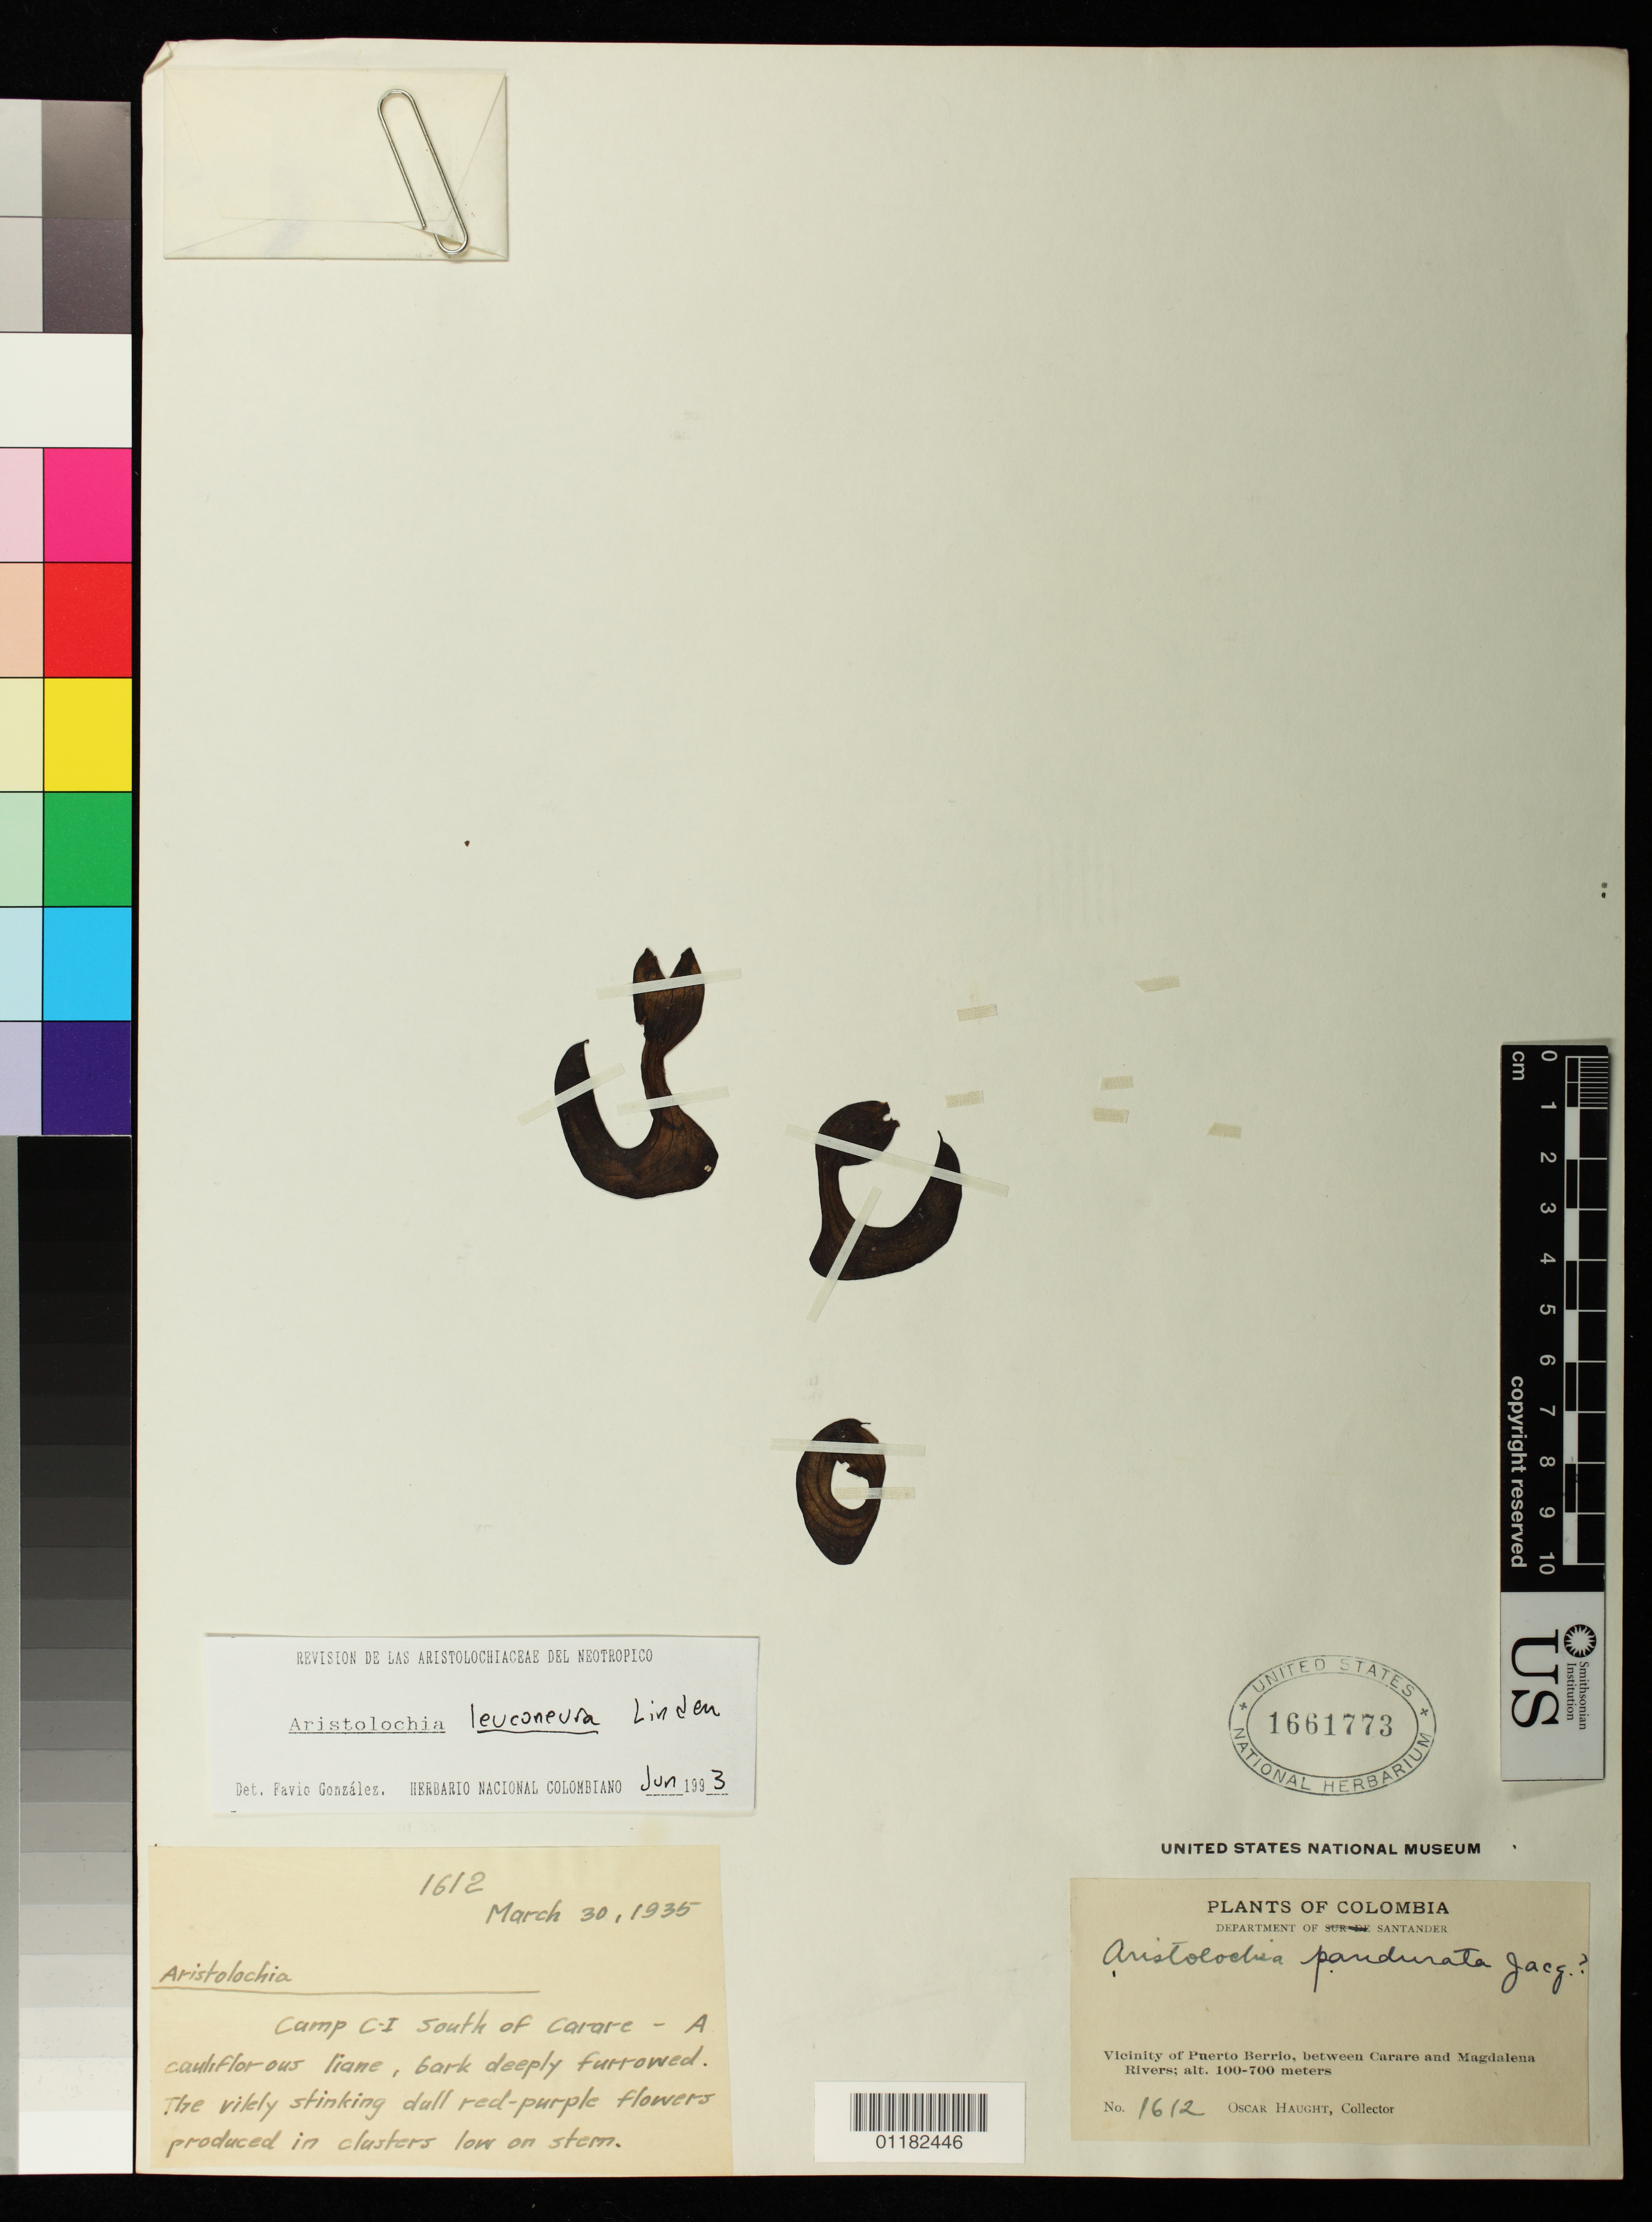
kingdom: Plantae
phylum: Tracheophyta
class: Magnoliopsida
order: Piperales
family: Aristolochiaceae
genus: Aristolochia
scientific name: Aristolochia pandurata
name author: Jacq.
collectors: O. L. Haught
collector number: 1612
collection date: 1935-03-30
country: Colombia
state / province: Santander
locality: Vicinity of Puerto Berrio, between Carare and Magdalena Rivers. south of Carare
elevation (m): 100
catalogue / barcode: US 1661773